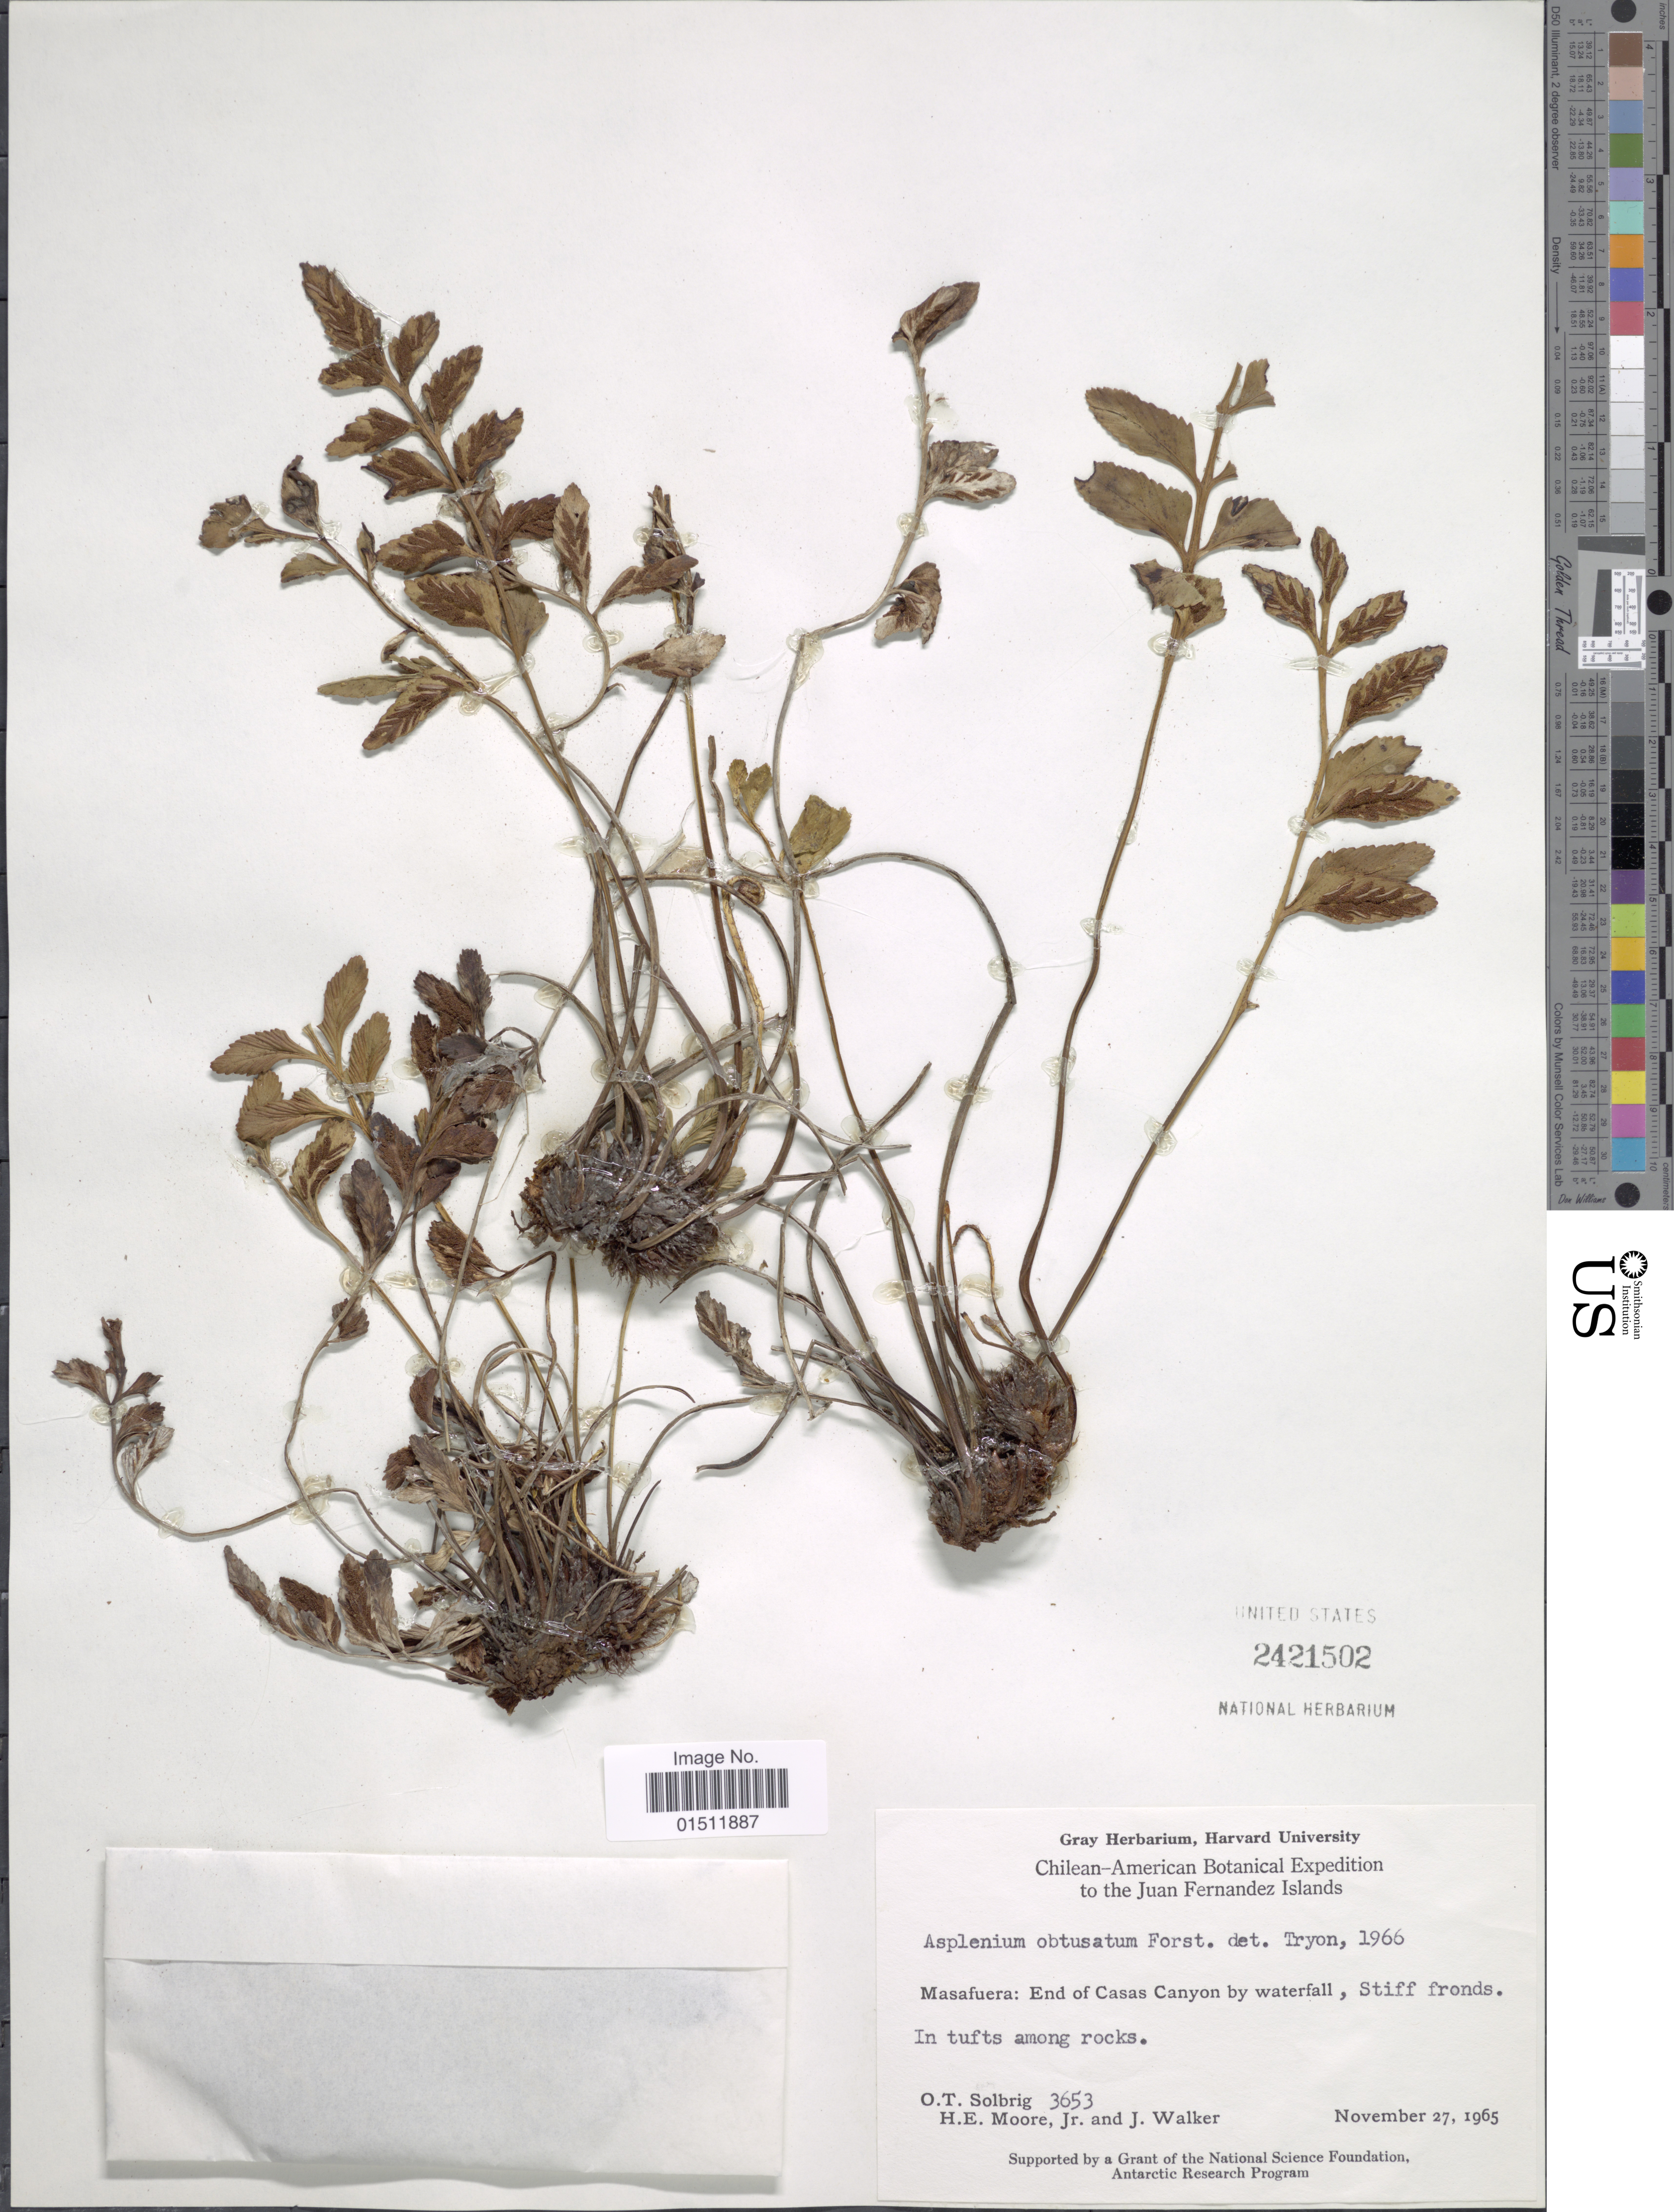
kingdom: Plantae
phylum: Tracheophyta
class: Polypodiopsida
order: Polypodiales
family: Aspleniaceae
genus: Asplenium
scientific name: Asplenium obtusatum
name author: G. Forst.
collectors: O. T. Solbrig, H. E. Moore & J. Walker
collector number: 3653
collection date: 1965-11-27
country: Chile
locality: Juan Fernandes Islands. Masafuera: End of Casas Canyon by waterfall.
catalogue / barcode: US 2421502